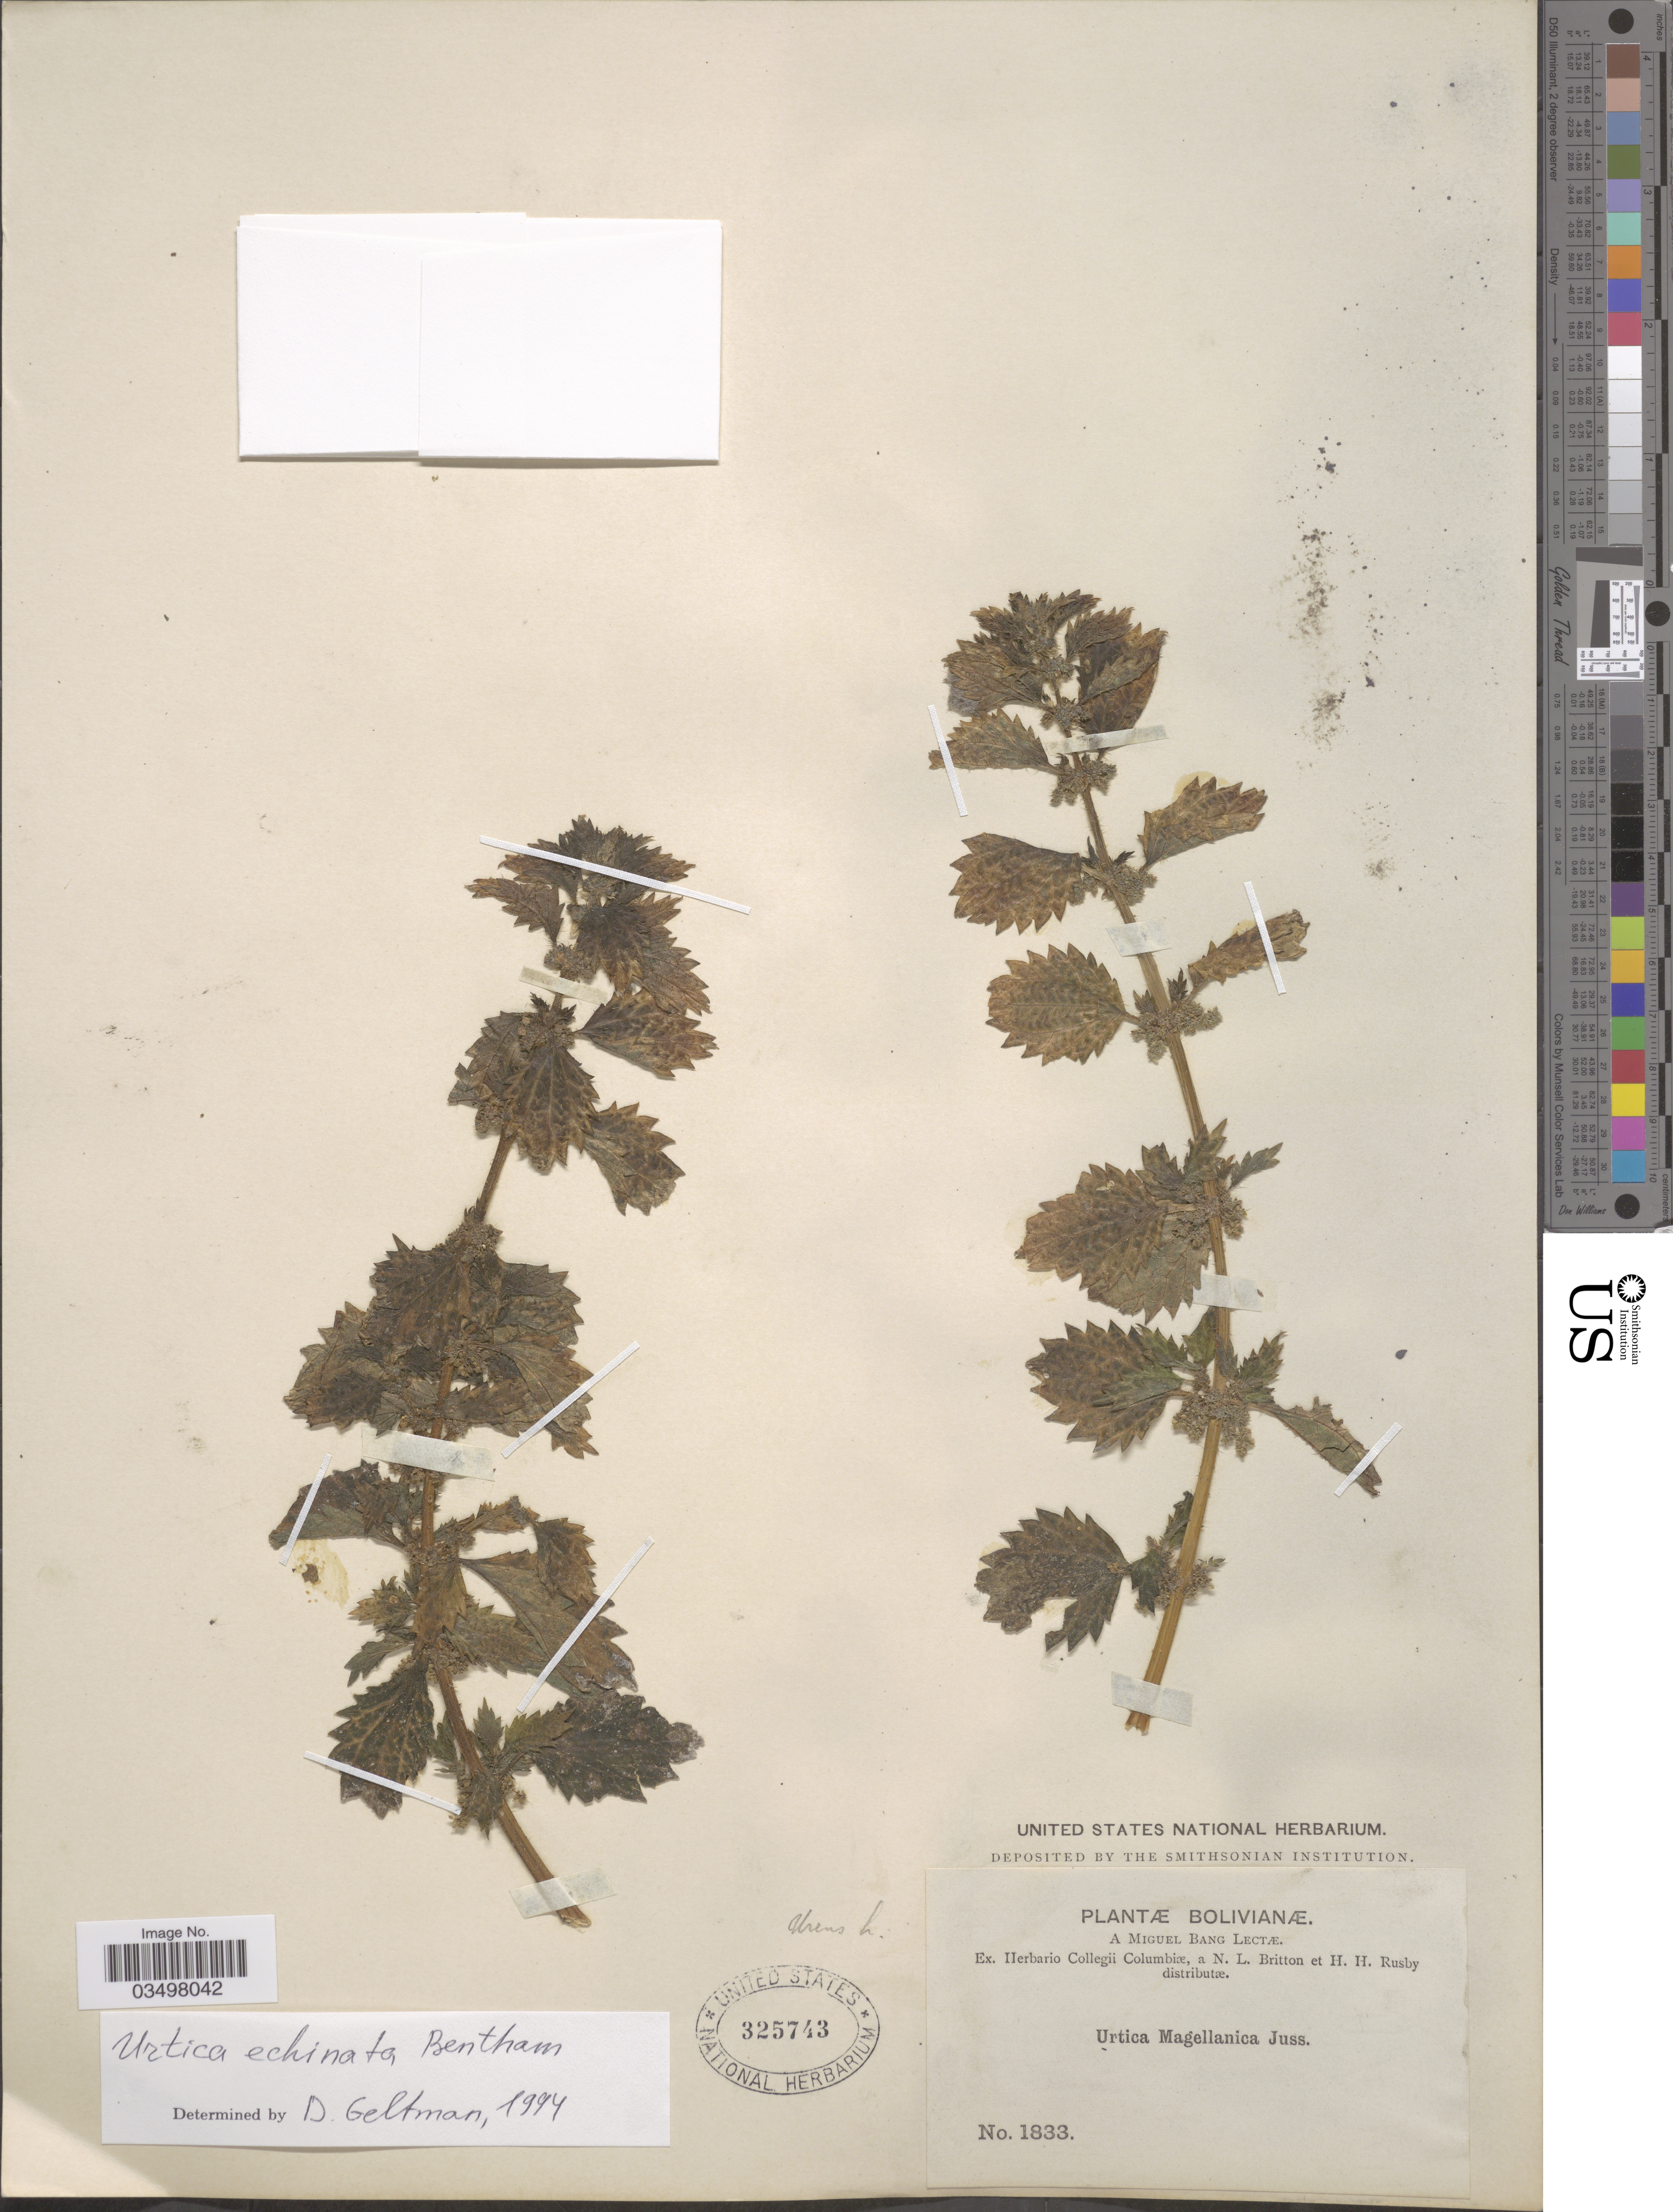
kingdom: Plantae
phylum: Tracheophyta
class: Magnoliopsida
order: Rosales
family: Urticaceae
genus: Urtica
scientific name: Urtica echinata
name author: Benth.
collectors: M. Bang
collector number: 1833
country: Bolivia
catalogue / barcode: US 325743